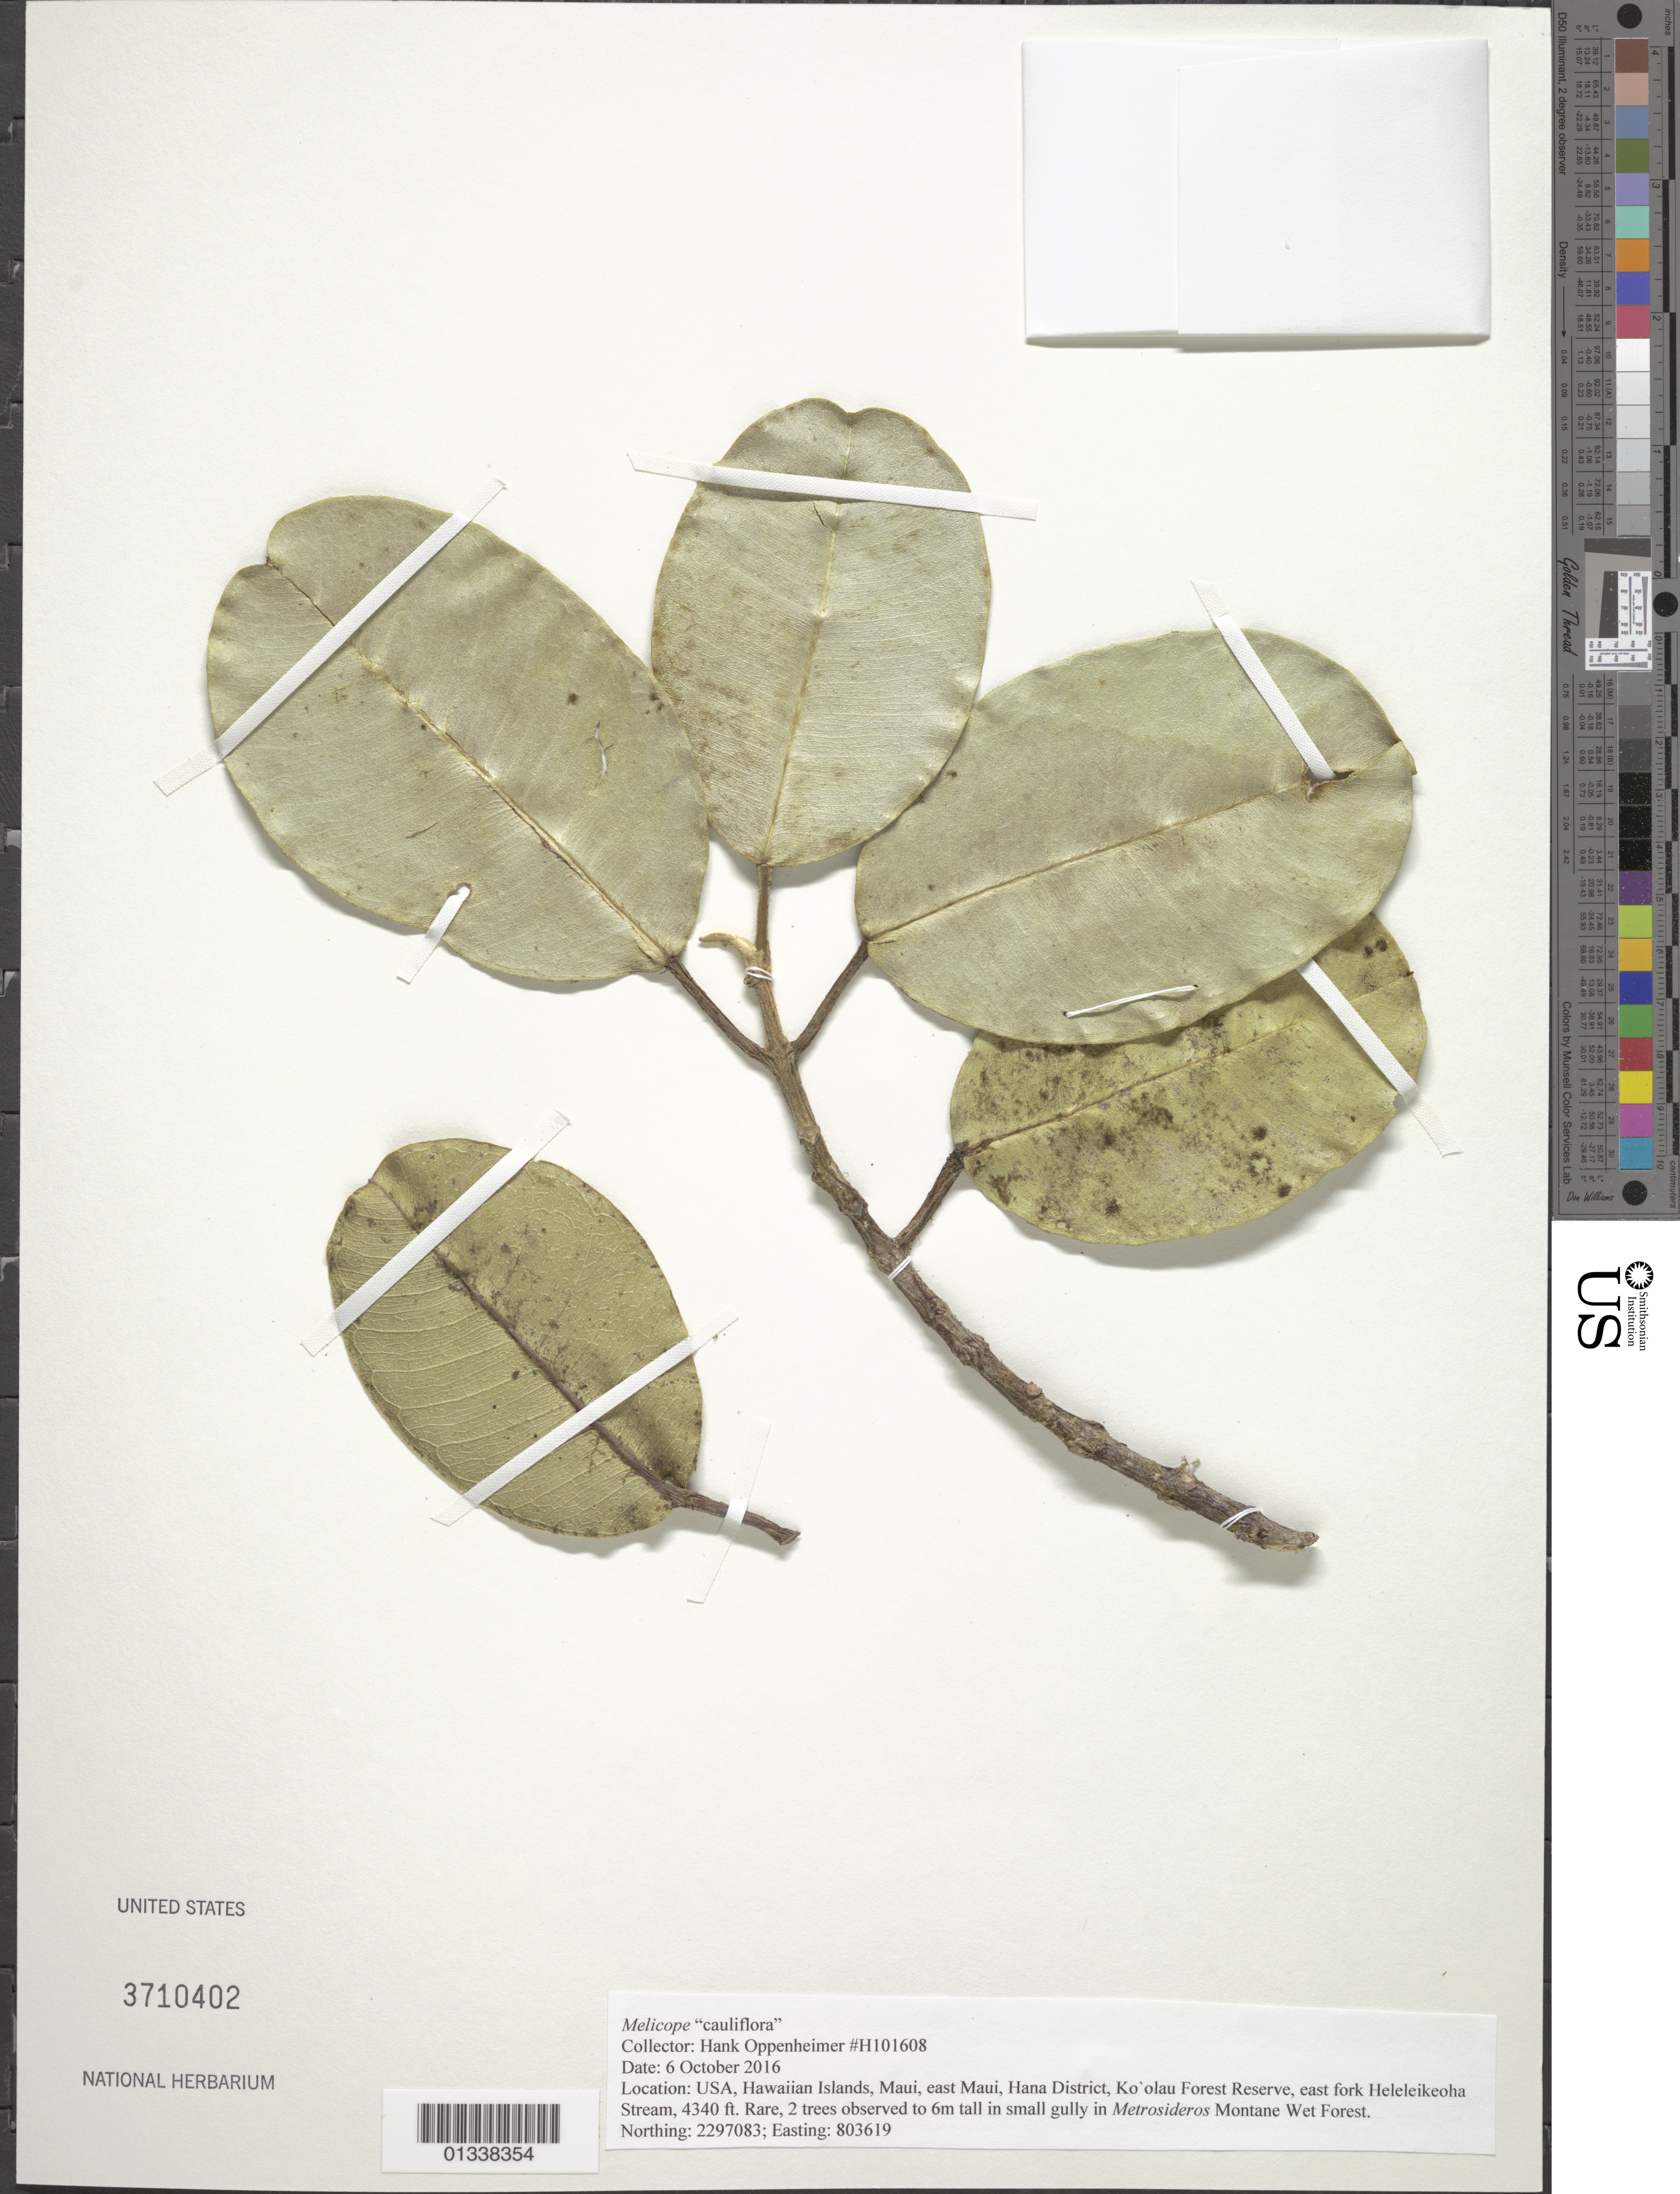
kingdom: Plantae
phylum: Tracheophyta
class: Magnoliopsida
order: Sapindales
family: Rutaceae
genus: Melicope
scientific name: Melicope sp.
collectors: H. Oppenheimer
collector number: H101608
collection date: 2016-10-06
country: United States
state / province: Hawaii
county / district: Maui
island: Maui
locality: East Maui, Ko'olau Forest Reserve, east fork Heleleikeoha Stream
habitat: in small gully in Metrosideros Montane Wet Forest.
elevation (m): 1323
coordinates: Northing: 2297083, Easting: 803619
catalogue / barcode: US 3710402